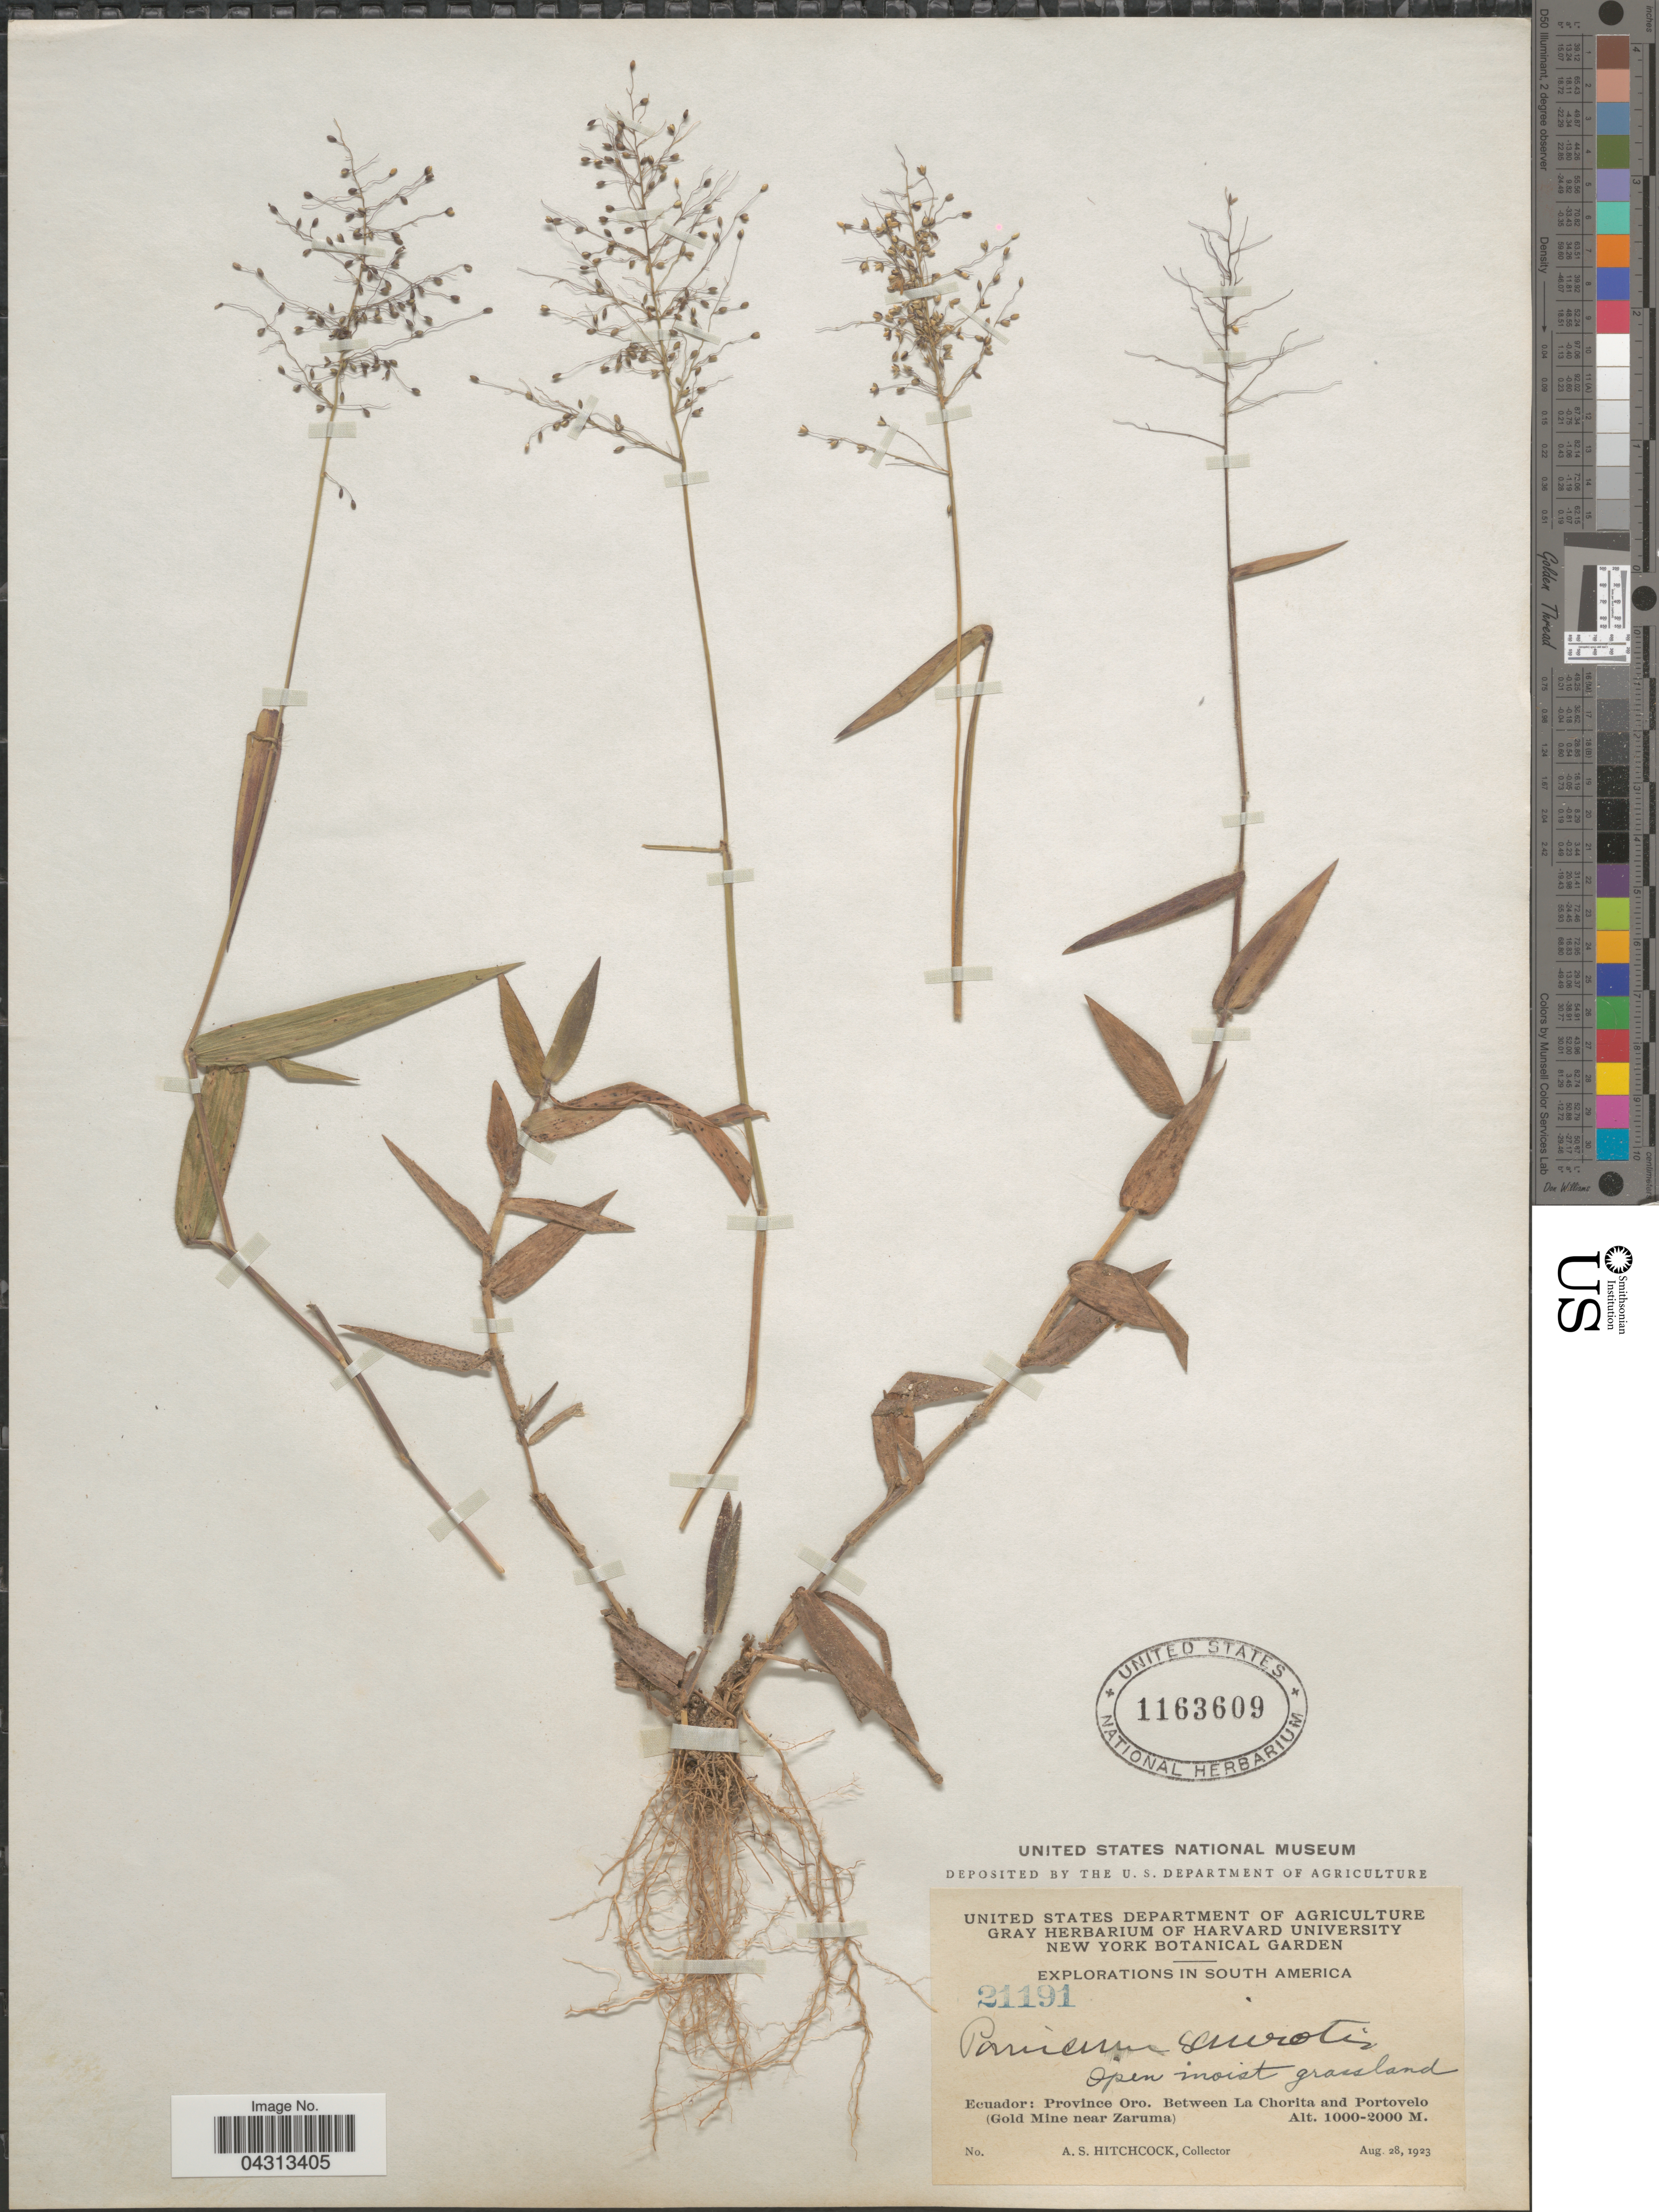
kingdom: Plantae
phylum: Tracheophyta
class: Liliopsida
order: Poales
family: Poaceae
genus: Dichanthelium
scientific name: Dichanthelium viscidellum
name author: (Scribn.) Gould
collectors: A. S. Hitchcock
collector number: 21191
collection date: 1923-08-28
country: Ecuador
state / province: El Oro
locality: Explorations in South America. Province Oro. Between La Chorita and Portovelo (Gold Mine near Zaruma).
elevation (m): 1000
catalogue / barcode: US 1163609